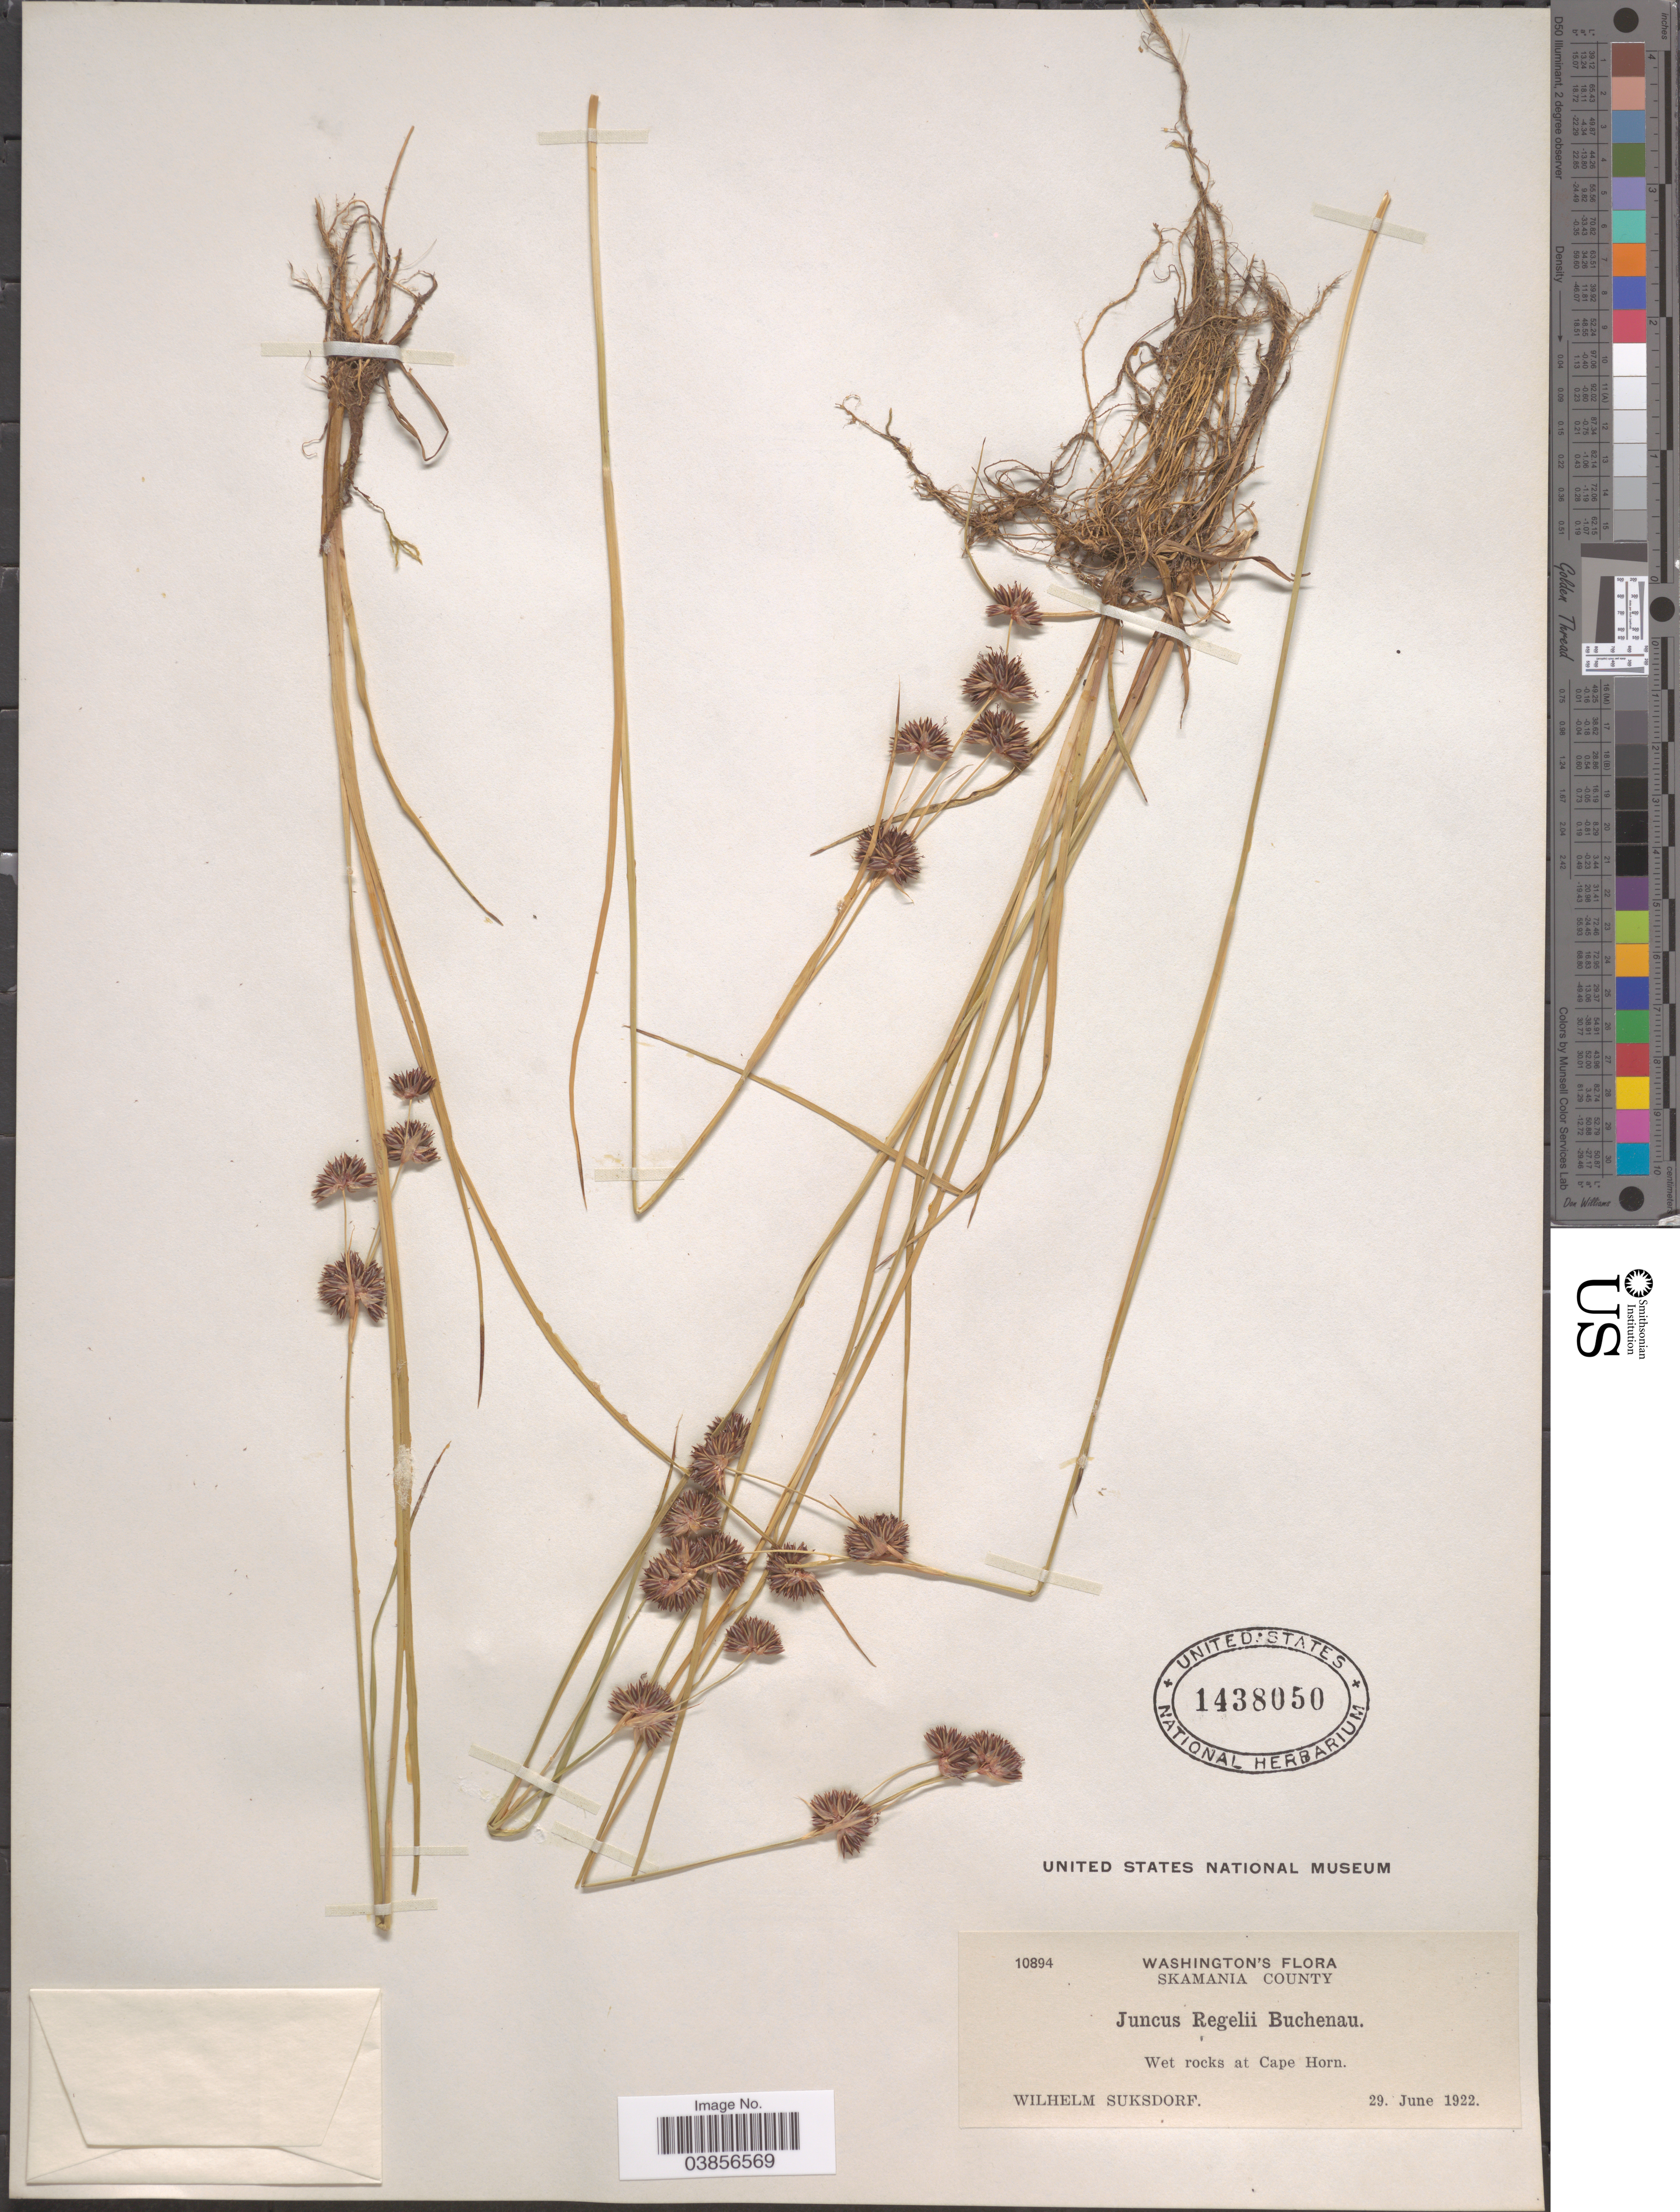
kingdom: Plantae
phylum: Tracheophyta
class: Liliopsida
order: Poales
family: Juncaceae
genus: Juncus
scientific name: Juncus regelii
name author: Buchenau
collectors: W. N. Suksdorf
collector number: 10894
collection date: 1922-06-29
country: United States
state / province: Washington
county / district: Skamania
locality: Skamania County. Wet rocks at Cape Horn.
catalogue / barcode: US 1438050